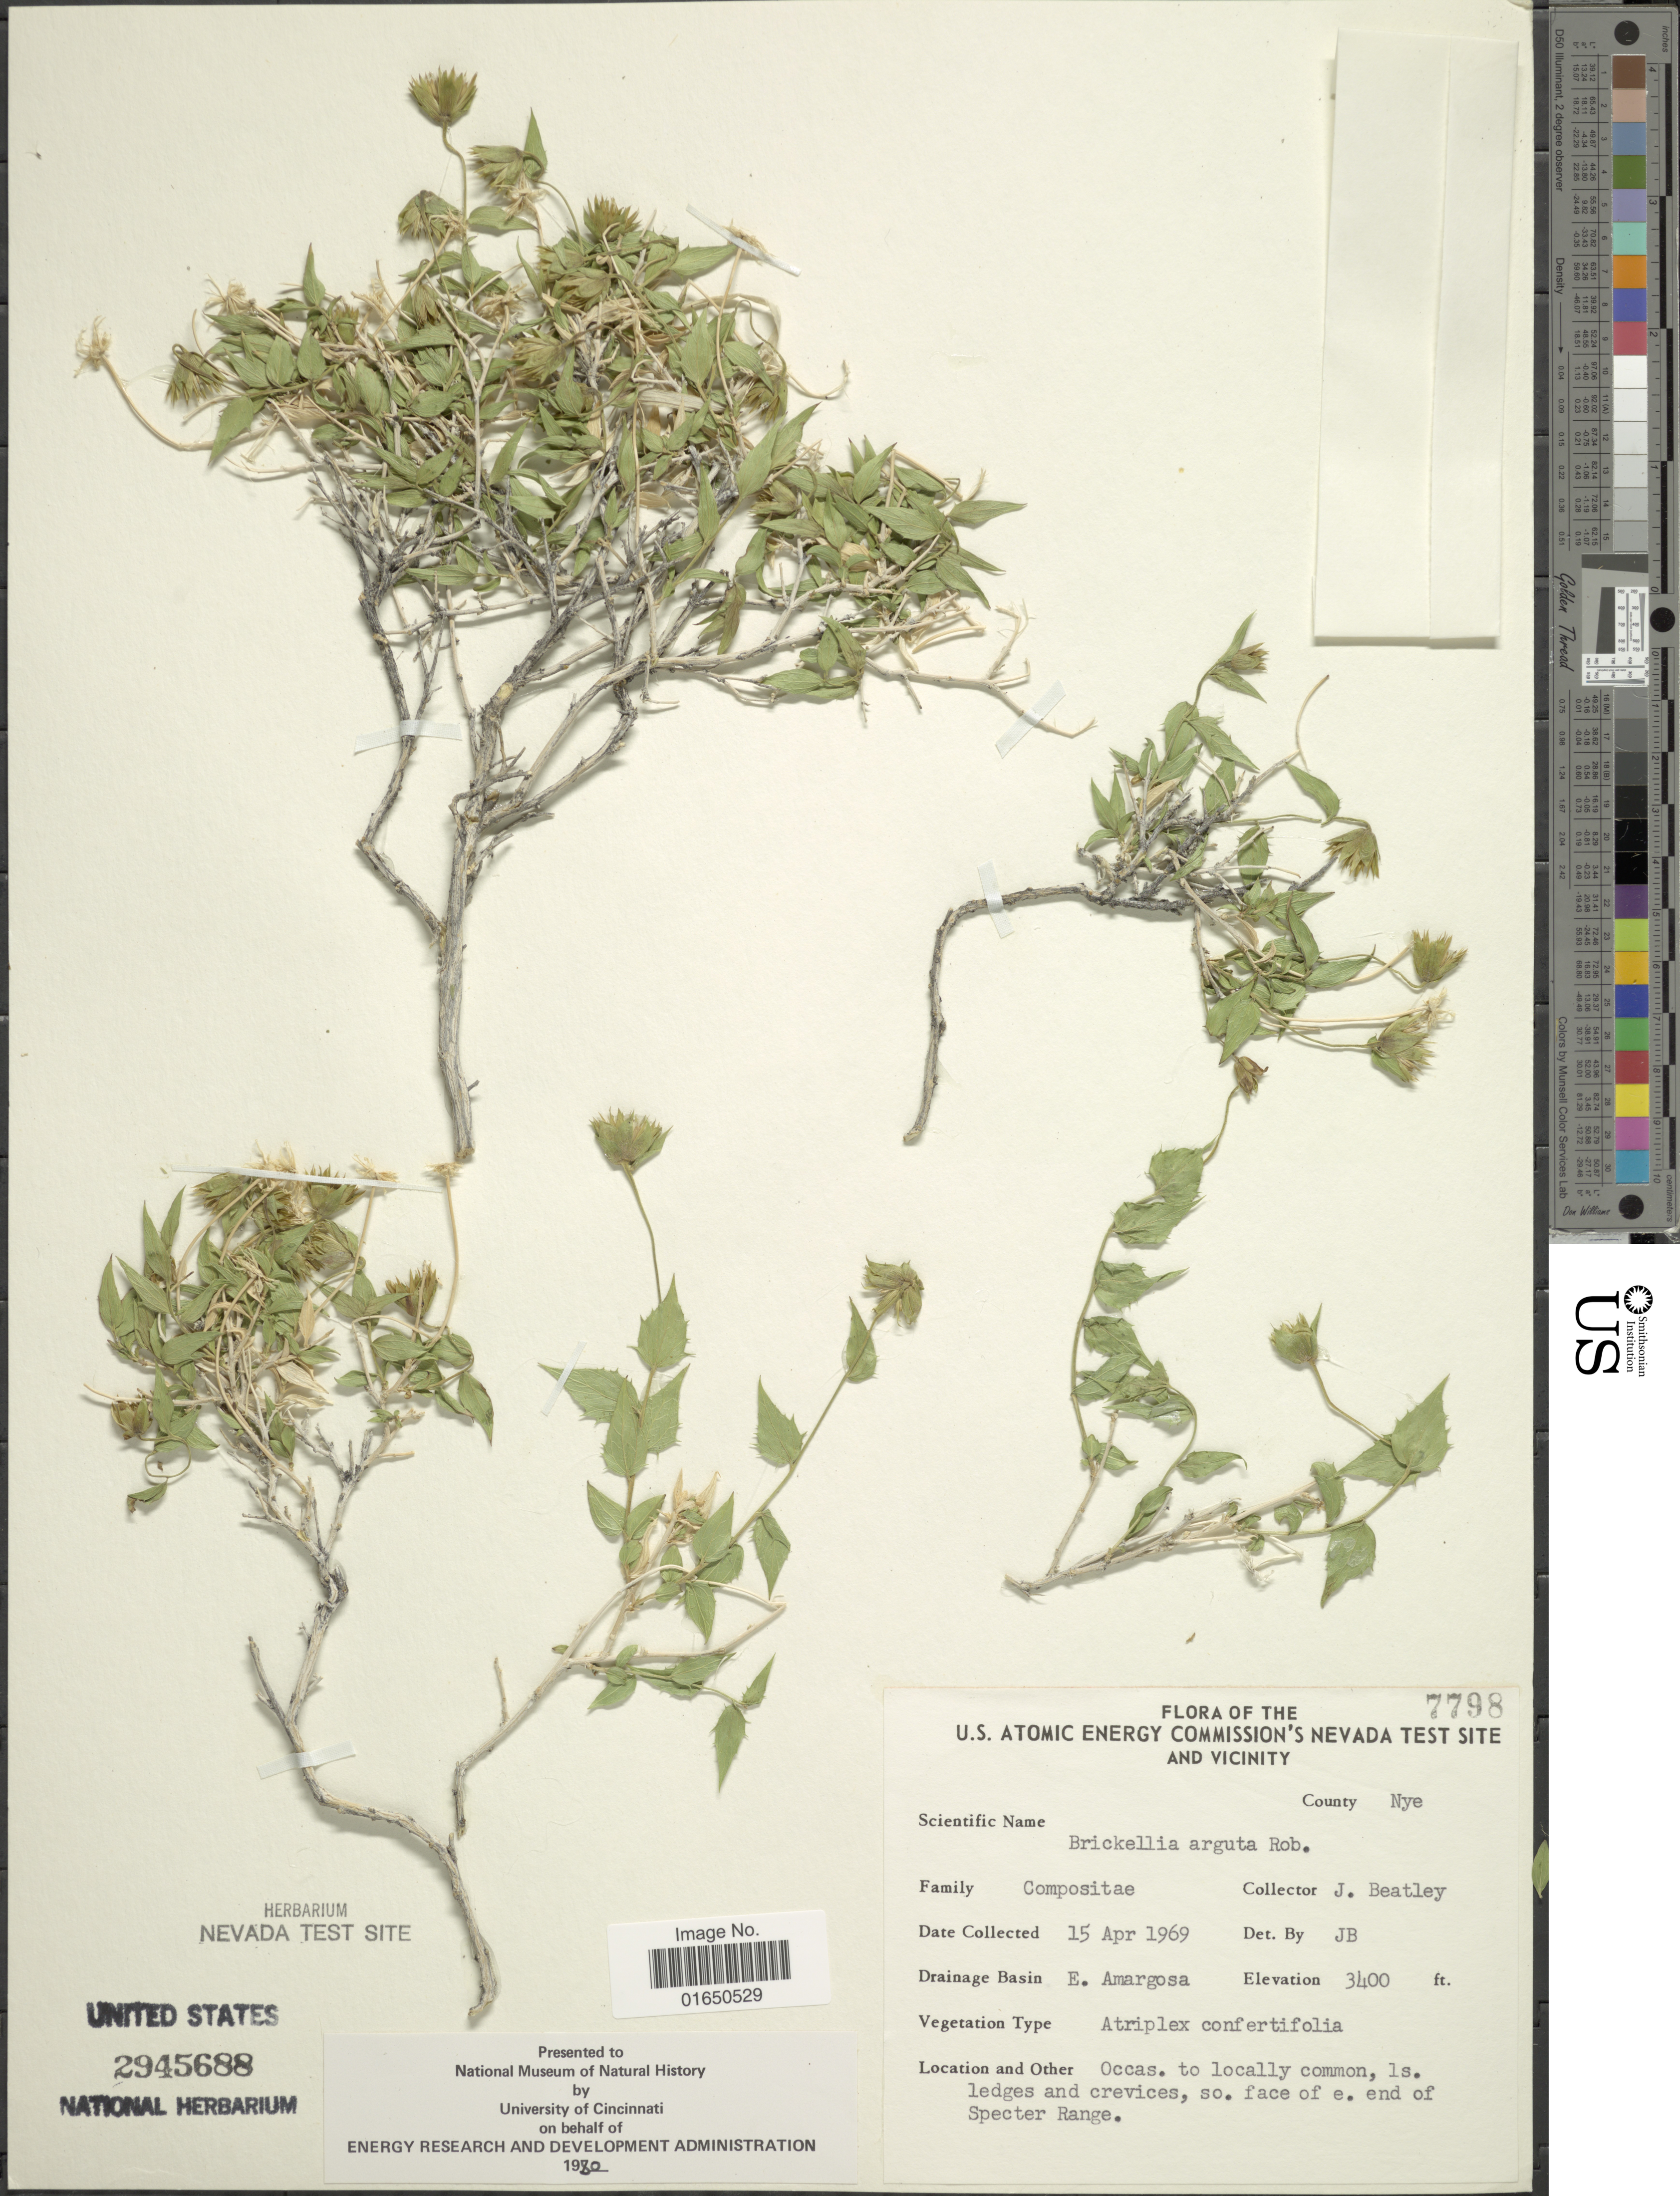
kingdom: Plantae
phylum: Tracheophyta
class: Magnoliopsida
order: Asterales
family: Asteraceae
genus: Brickellia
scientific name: Brickellia arguta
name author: B.L. Rob.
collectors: J. C. Beatley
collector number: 7798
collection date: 1969-04-15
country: United States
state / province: Nevada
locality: U. S. Atomic Energy Commission's Nevada's test site and vicinity. County Nye. Drainage Basin E. Amargosa. 1s. ledges and crevices, so. face of e. end of Specter Range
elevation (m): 1036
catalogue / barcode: US 2945688